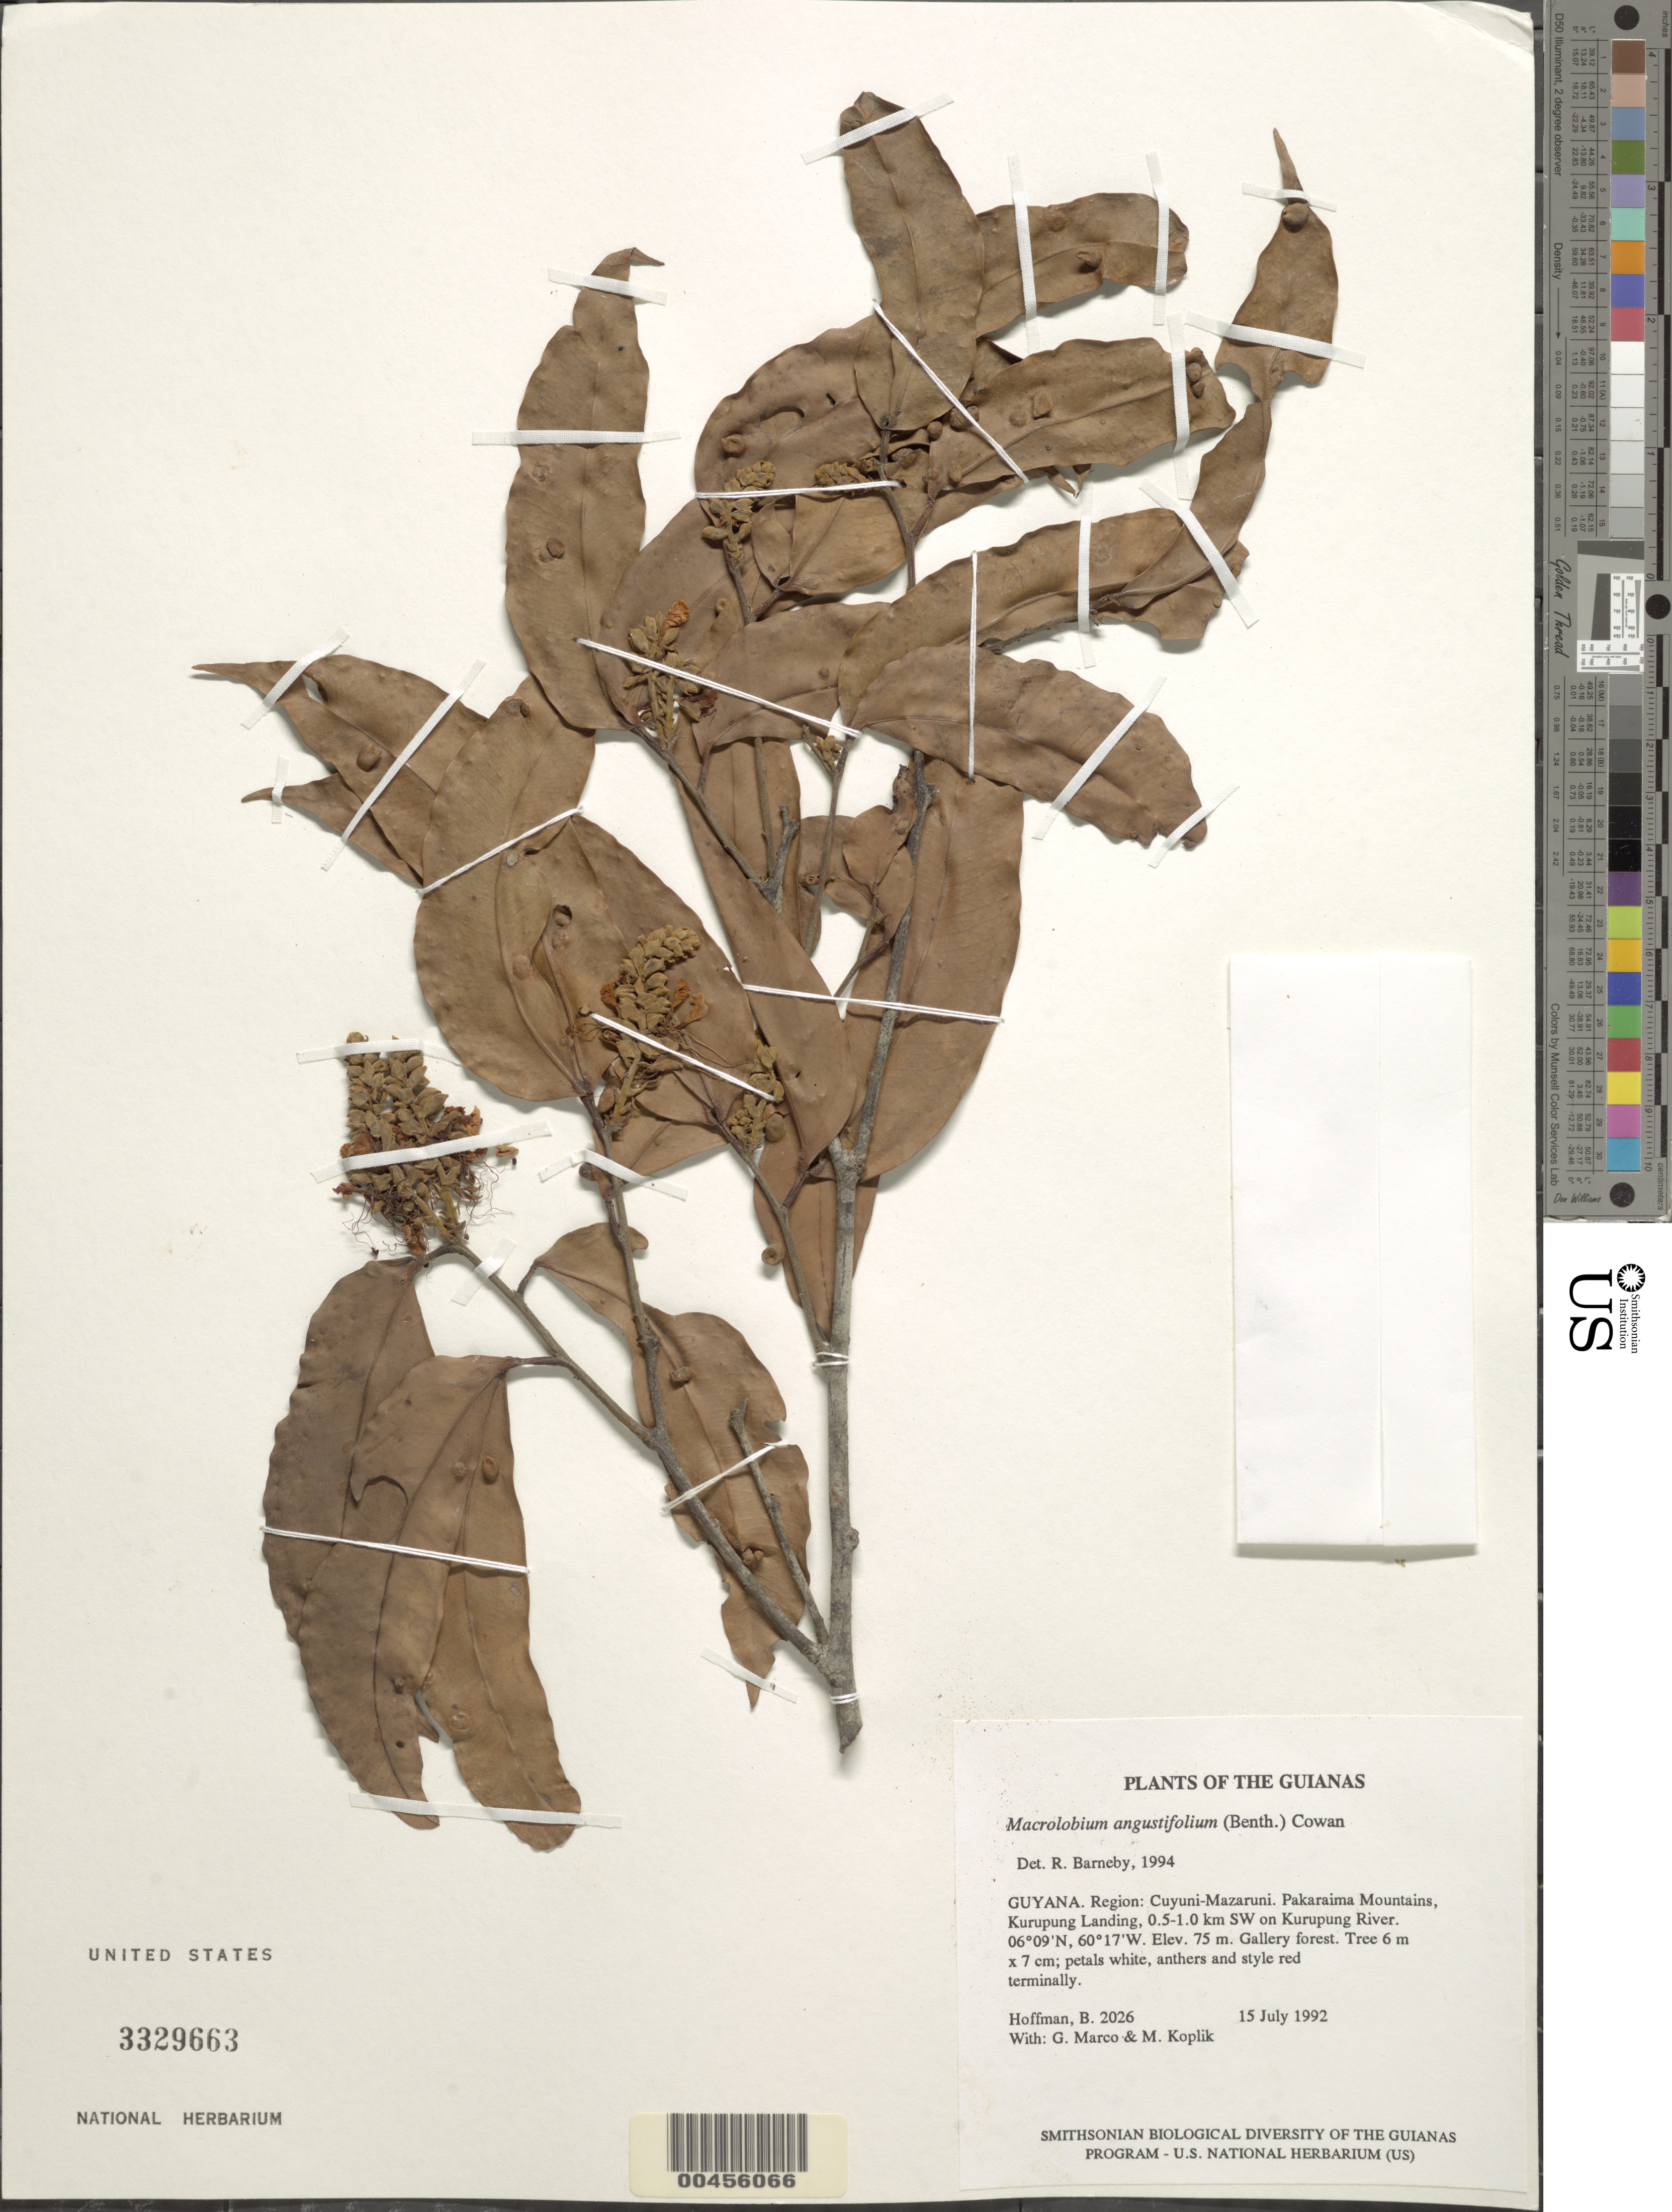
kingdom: Plantae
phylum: Tracheophyta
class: Magnoliopsida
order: Fabales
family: Fabaceae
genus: Macrolobium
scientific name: Macrolobium angustifolium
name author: (Benth.) R.S. Cowan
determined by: Barneby, Rupert C., (NY)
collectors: B. Hoffman, G. Marco & M. Koplik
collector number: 2026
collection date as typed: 15 July 1992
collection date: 1992-07-15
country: Guyana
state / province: Cuyuni-Mazaruni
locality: Pakaraima Mountains, Kurupung Landing, 0.5-1.0 km SW on Kurupung River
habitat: Gallery forest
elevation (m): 75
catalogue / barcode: US 3329663